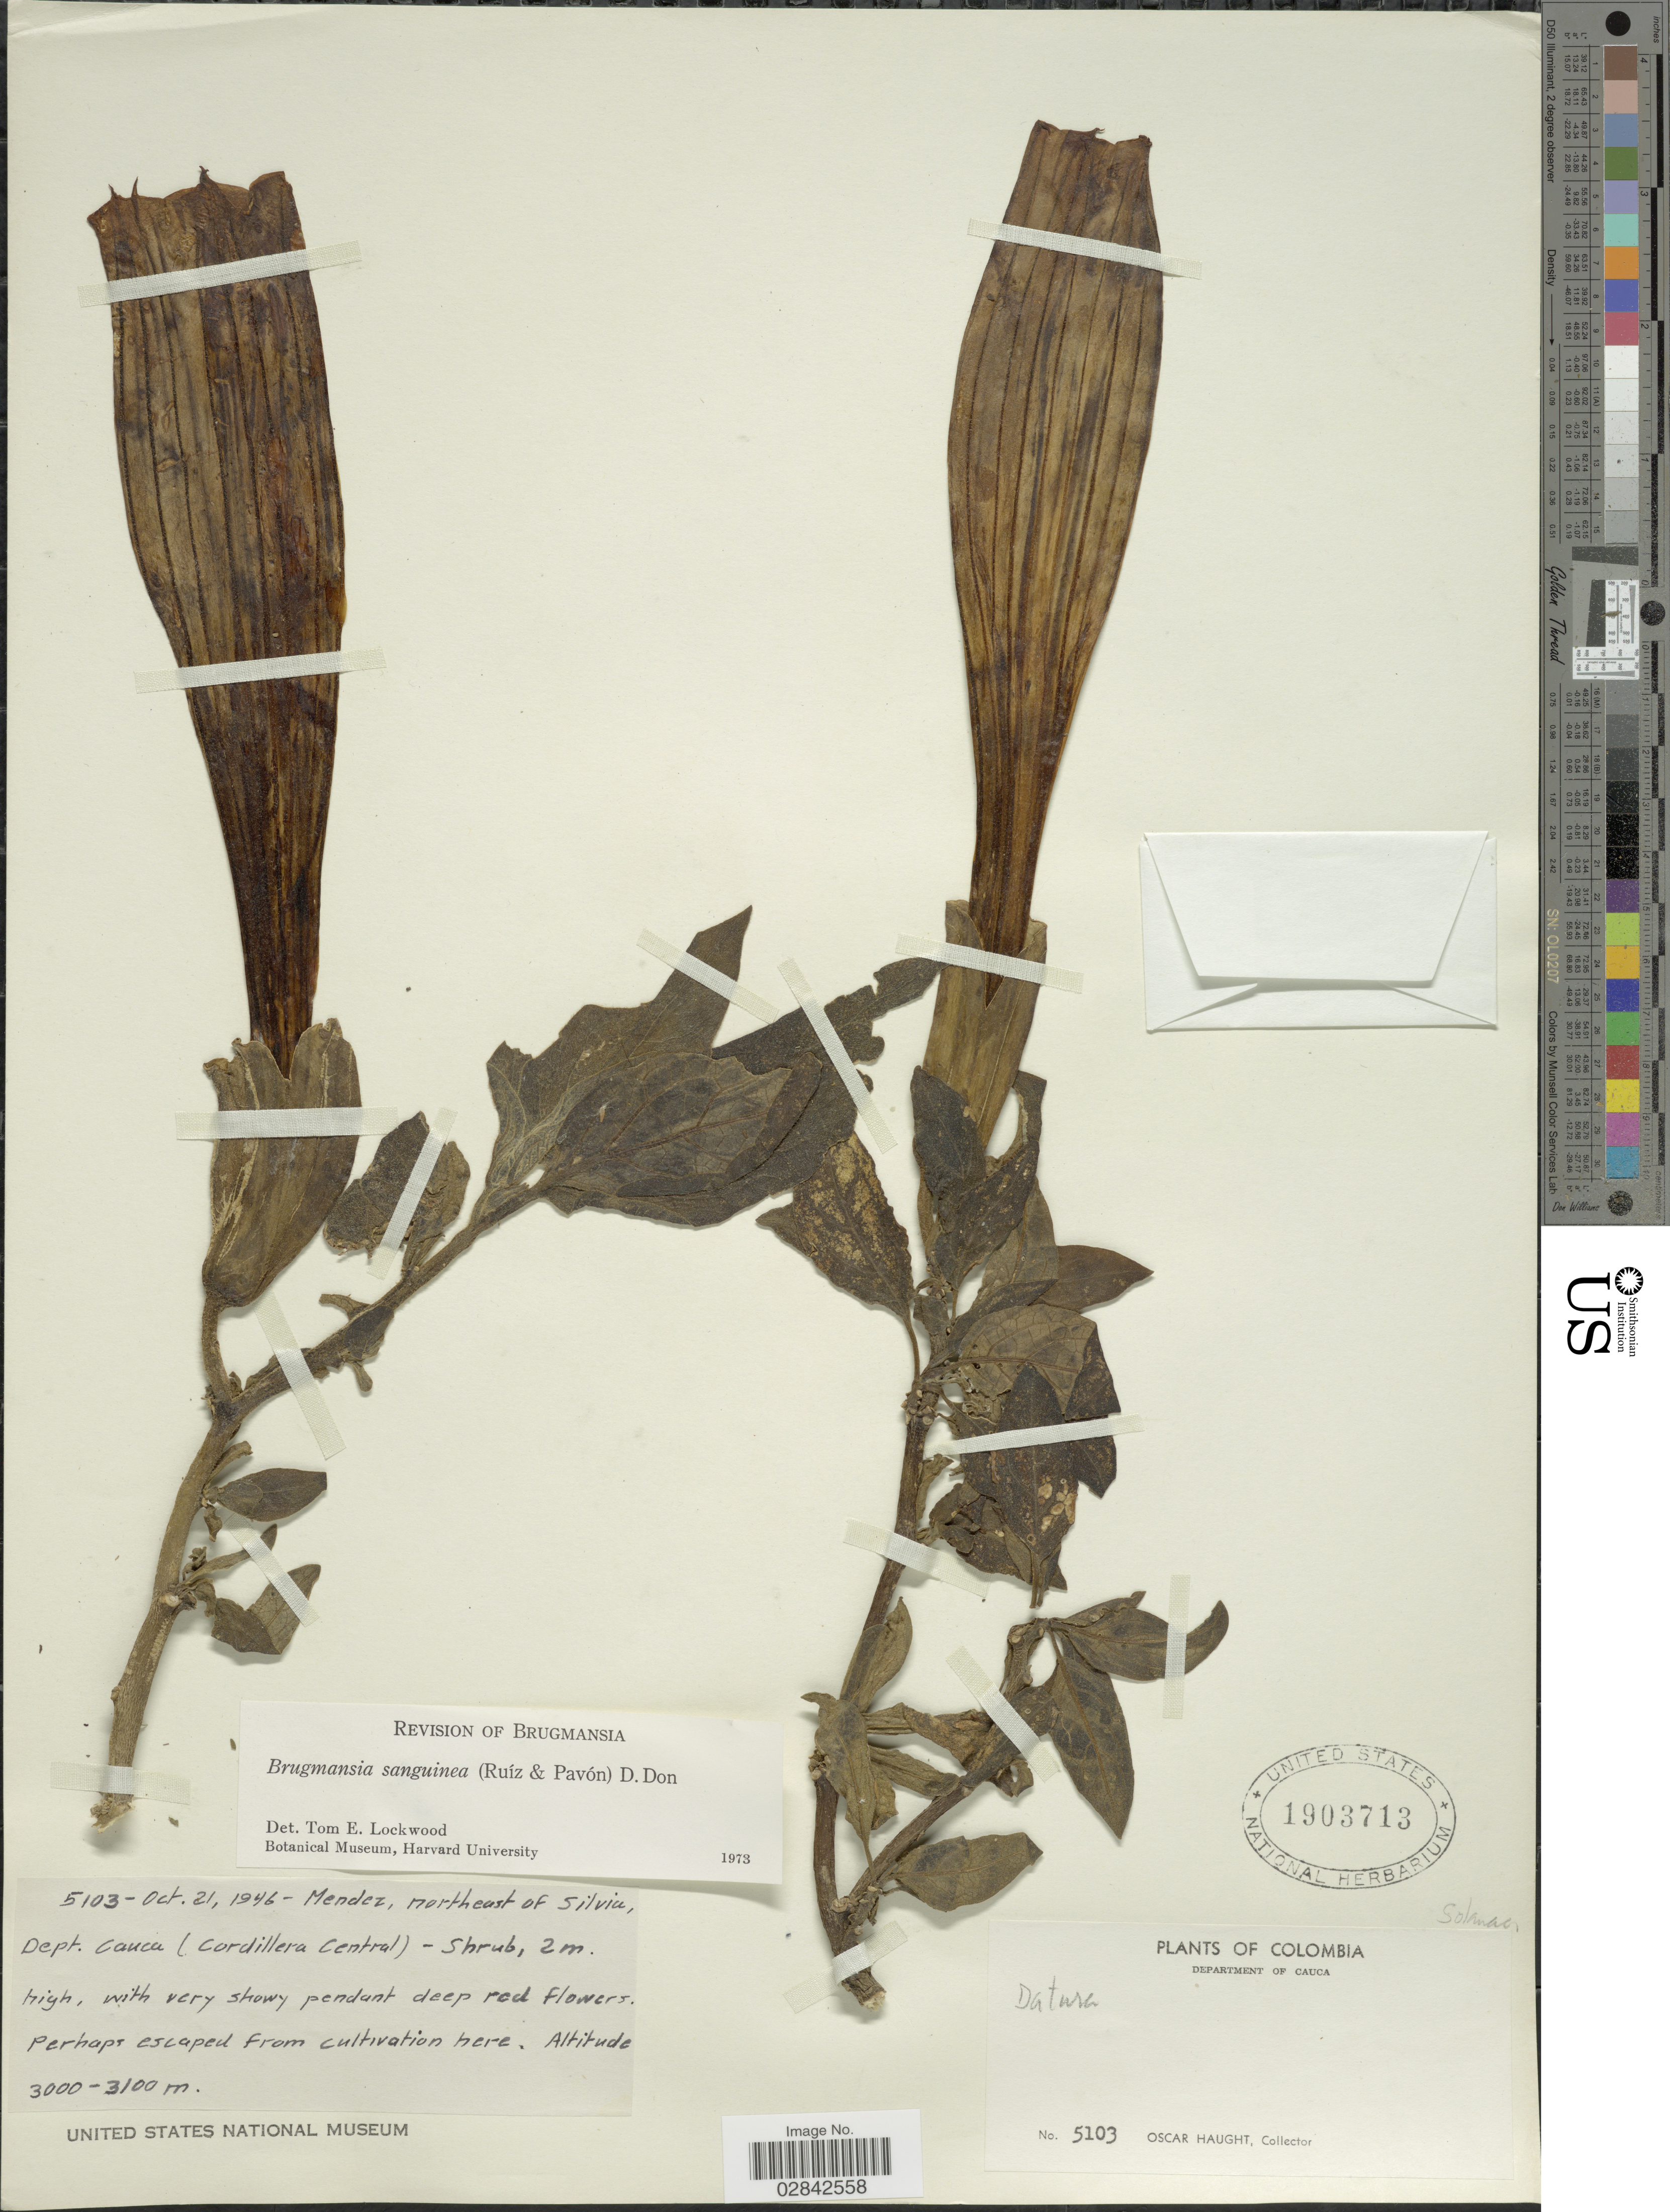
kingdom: Plantae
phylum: Tracheophyta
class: Magnoliopsida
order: Solanales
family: Solanaceae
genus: Brugmansia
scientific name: Brugmansia vulcanicola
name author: (A.S. Barclay) R.E. Schult.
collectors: O. Haught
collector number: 5103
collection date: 1946-10-21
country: Colombia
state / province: Cauca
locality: Department of Cauca, Mendez, northeast of Silvia (Cordillera Central).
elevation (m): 3000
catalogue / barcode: US 1903713